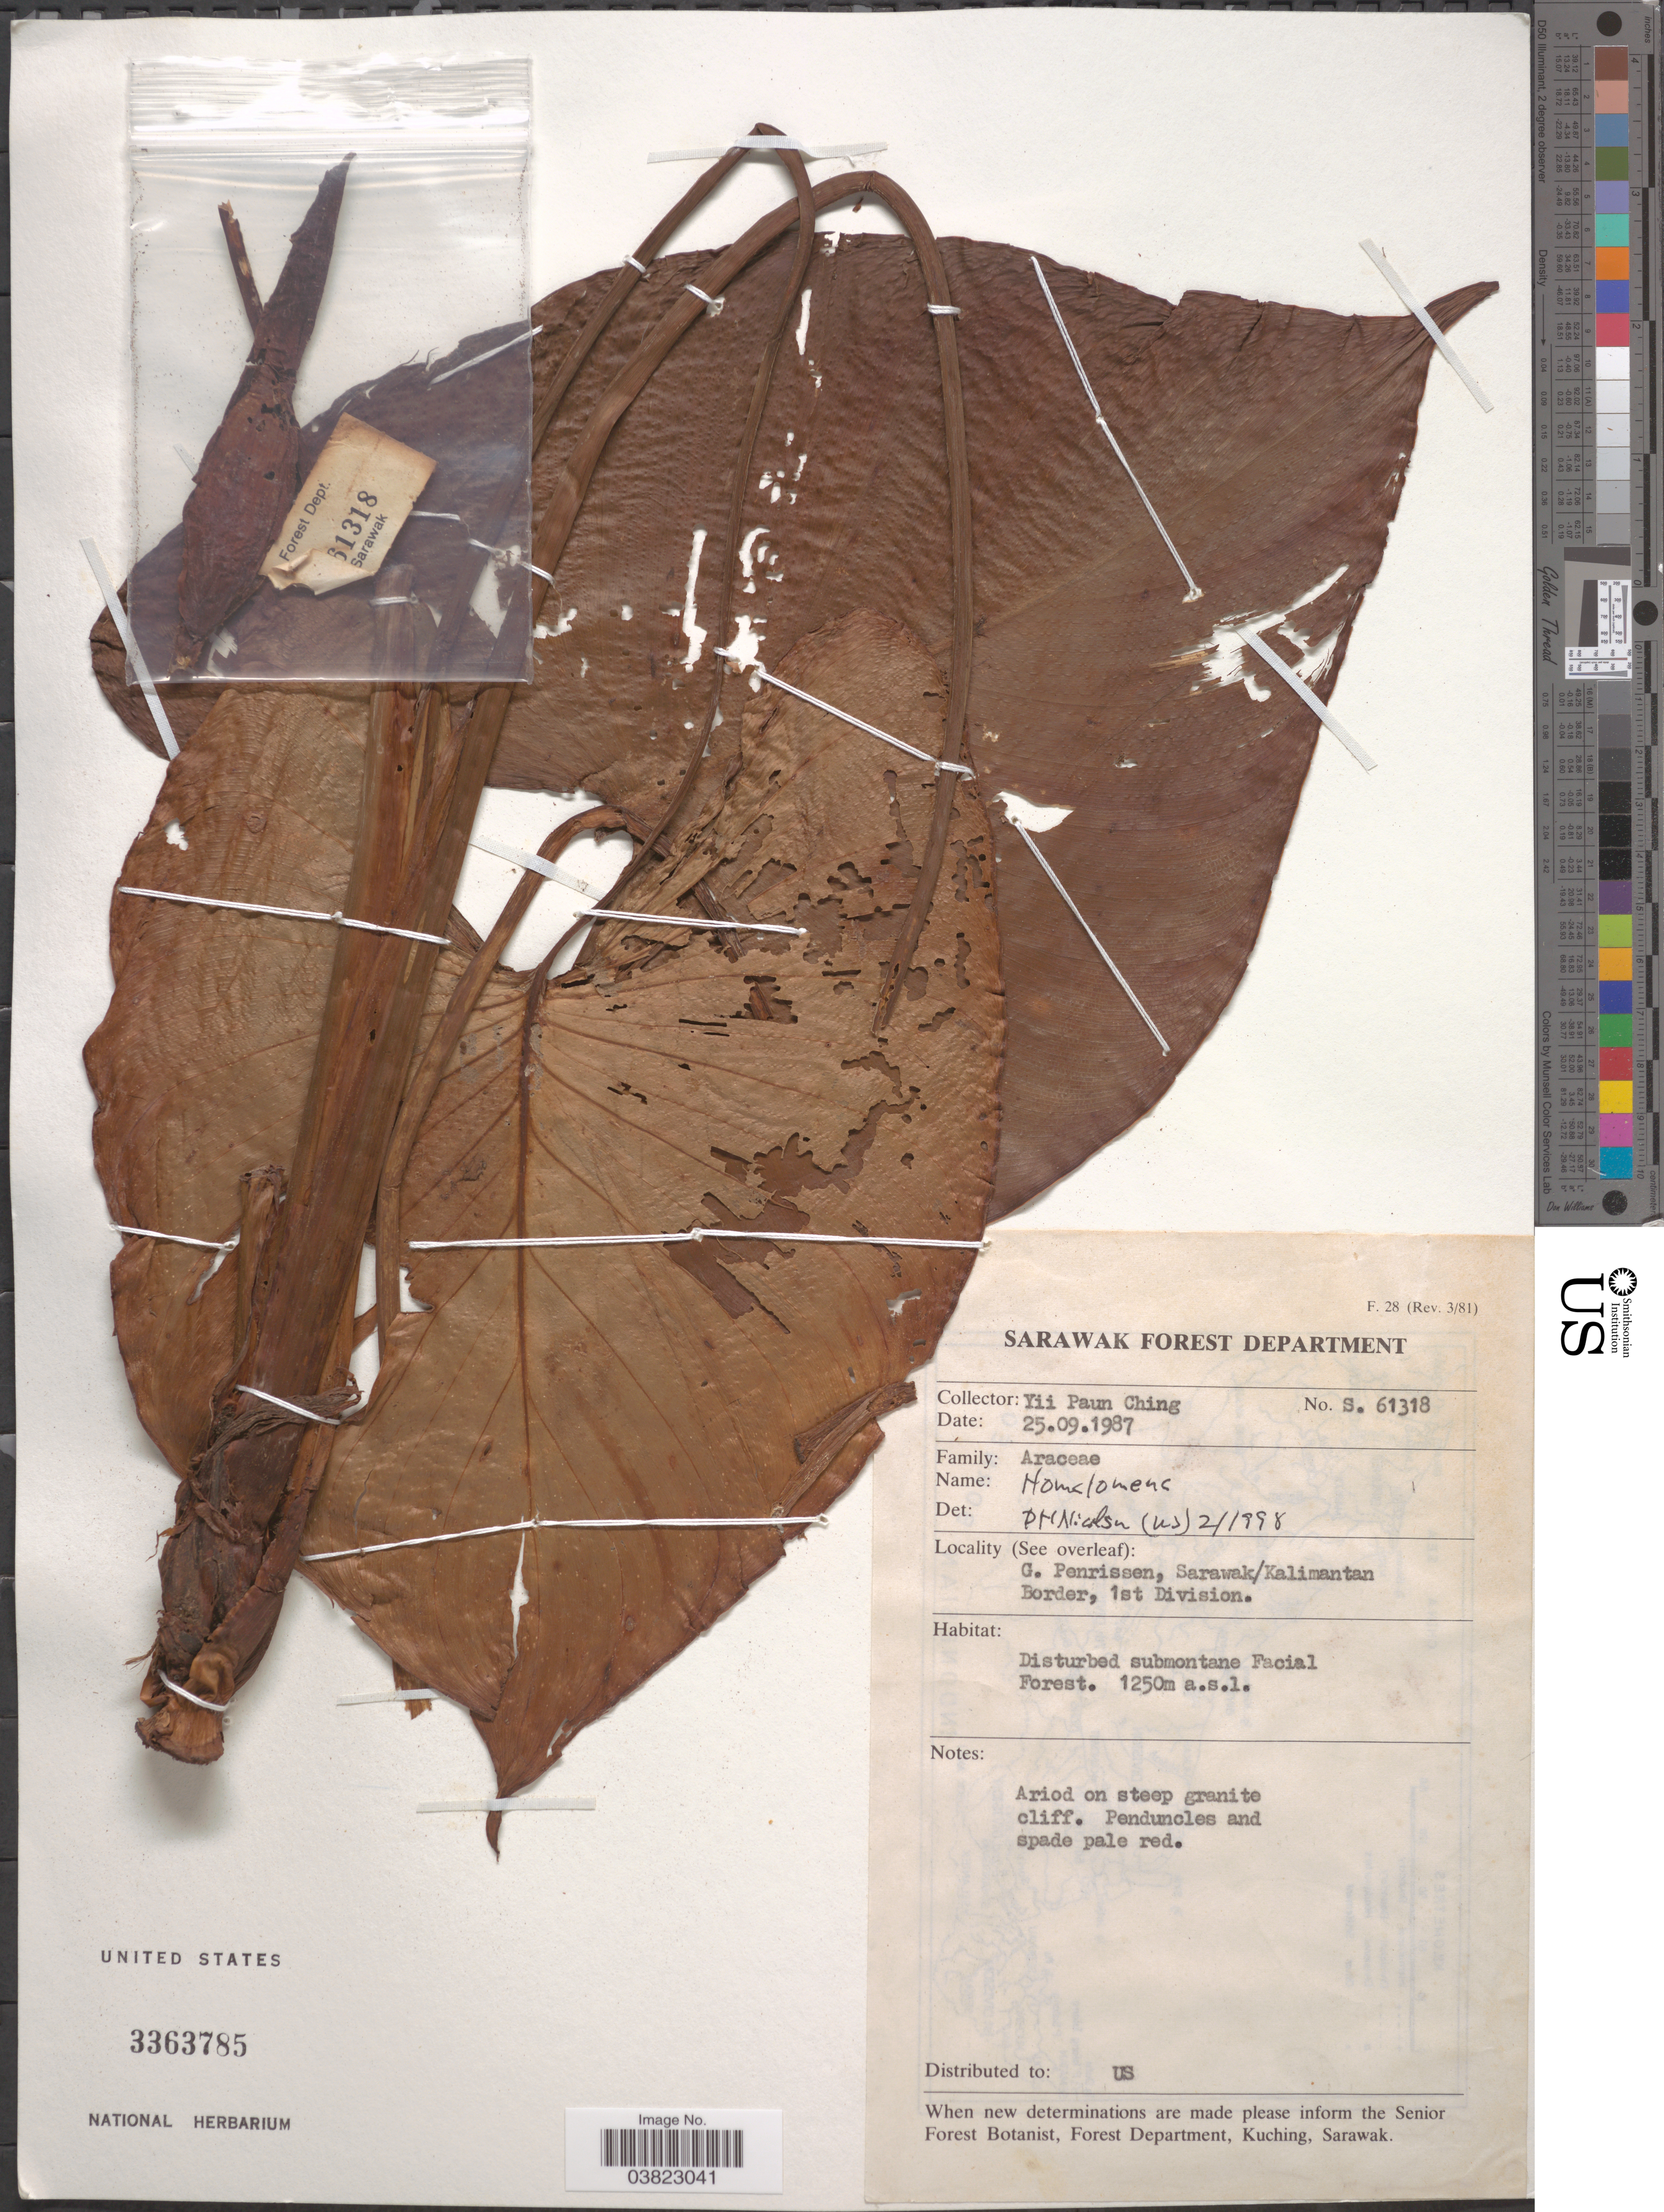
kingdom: Plantae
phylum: Tracheophyta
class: Liliopsida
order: Alismatales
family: Araceae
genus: Homalomena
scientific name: Homalomena sp.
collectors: Y. P. Ching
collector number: S.61318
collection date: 1987-09-25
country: Malaysia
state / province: Sarawak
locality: G. Penrissen, Sarawak/ Kalimantan Border, 1st Division. Disturbed submontane Facial Forest.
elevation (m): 1250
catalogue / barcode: US 3363785